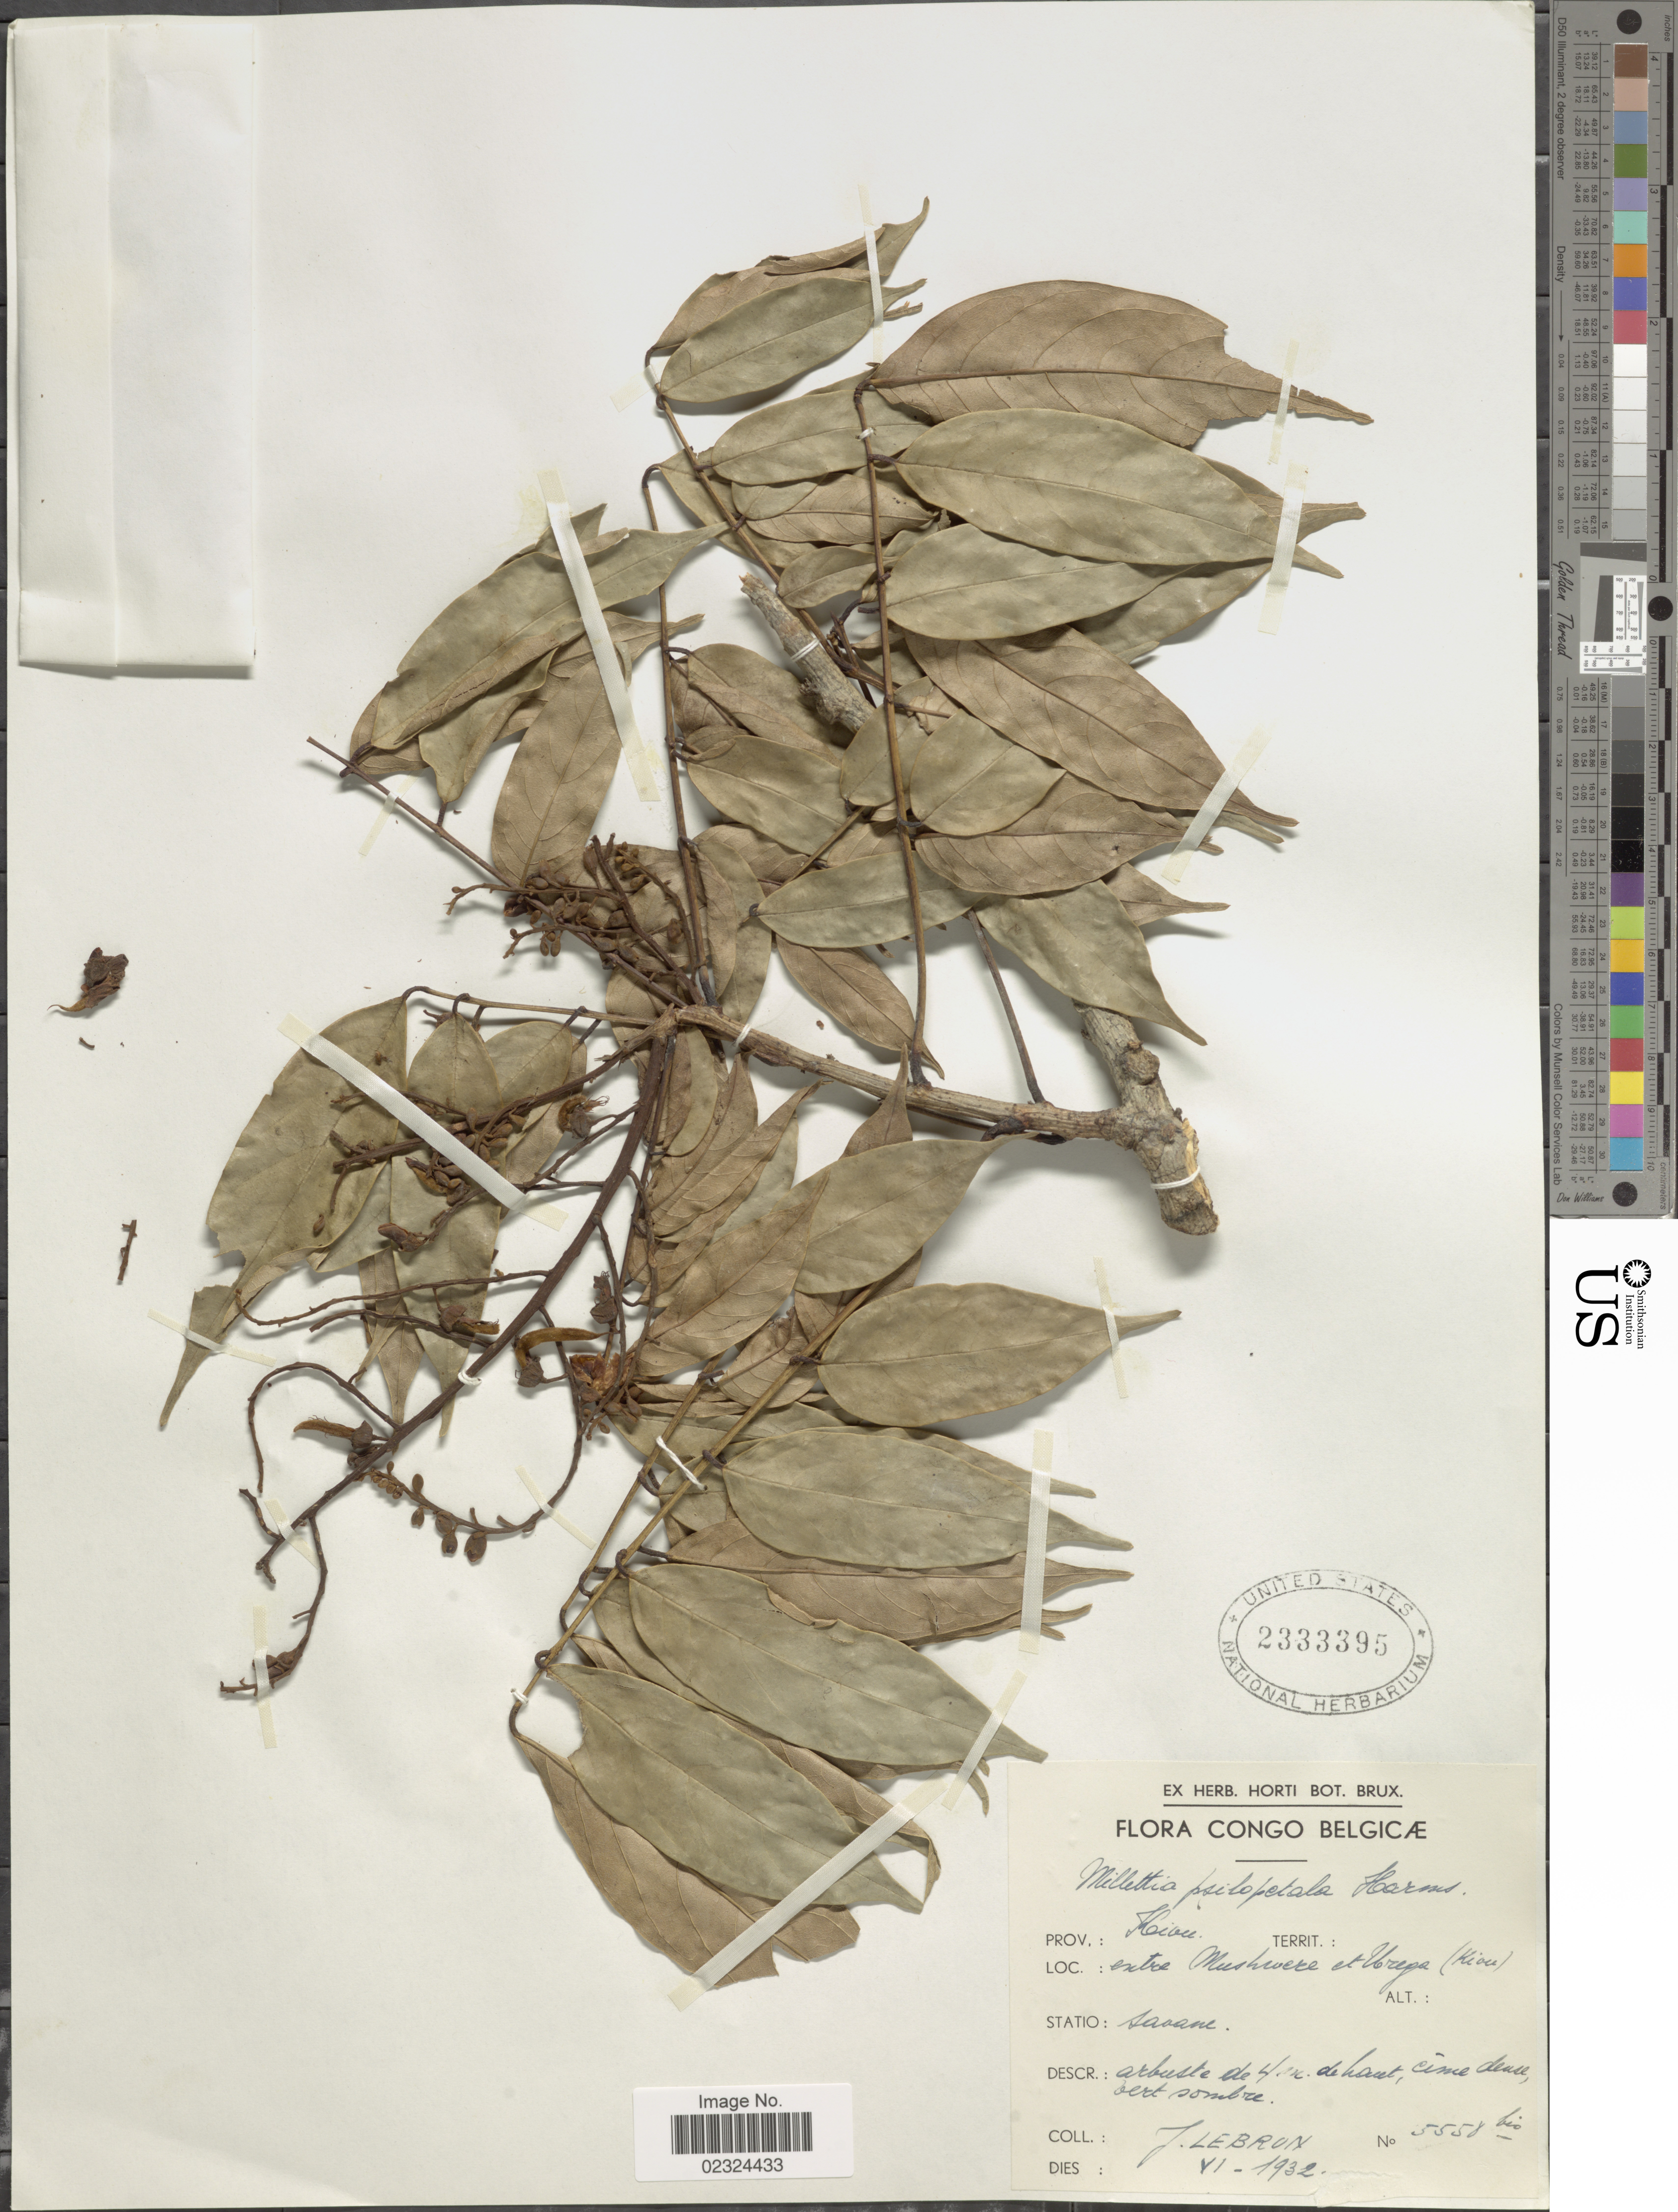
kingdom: Plantae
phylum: Tracheophyta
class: Magnoliopsida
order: Fabales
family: Fabaceae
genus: Millettia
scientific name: Millettia psilopetala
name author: Harms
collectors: J. A. Lebrun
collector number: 5558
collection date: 1932-06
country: Congo, Democratic Republic of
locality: Congo Belgicae. Prov.: Kivu, entre Mushwere et Urega ( Kivu).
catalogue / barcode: US 2333395